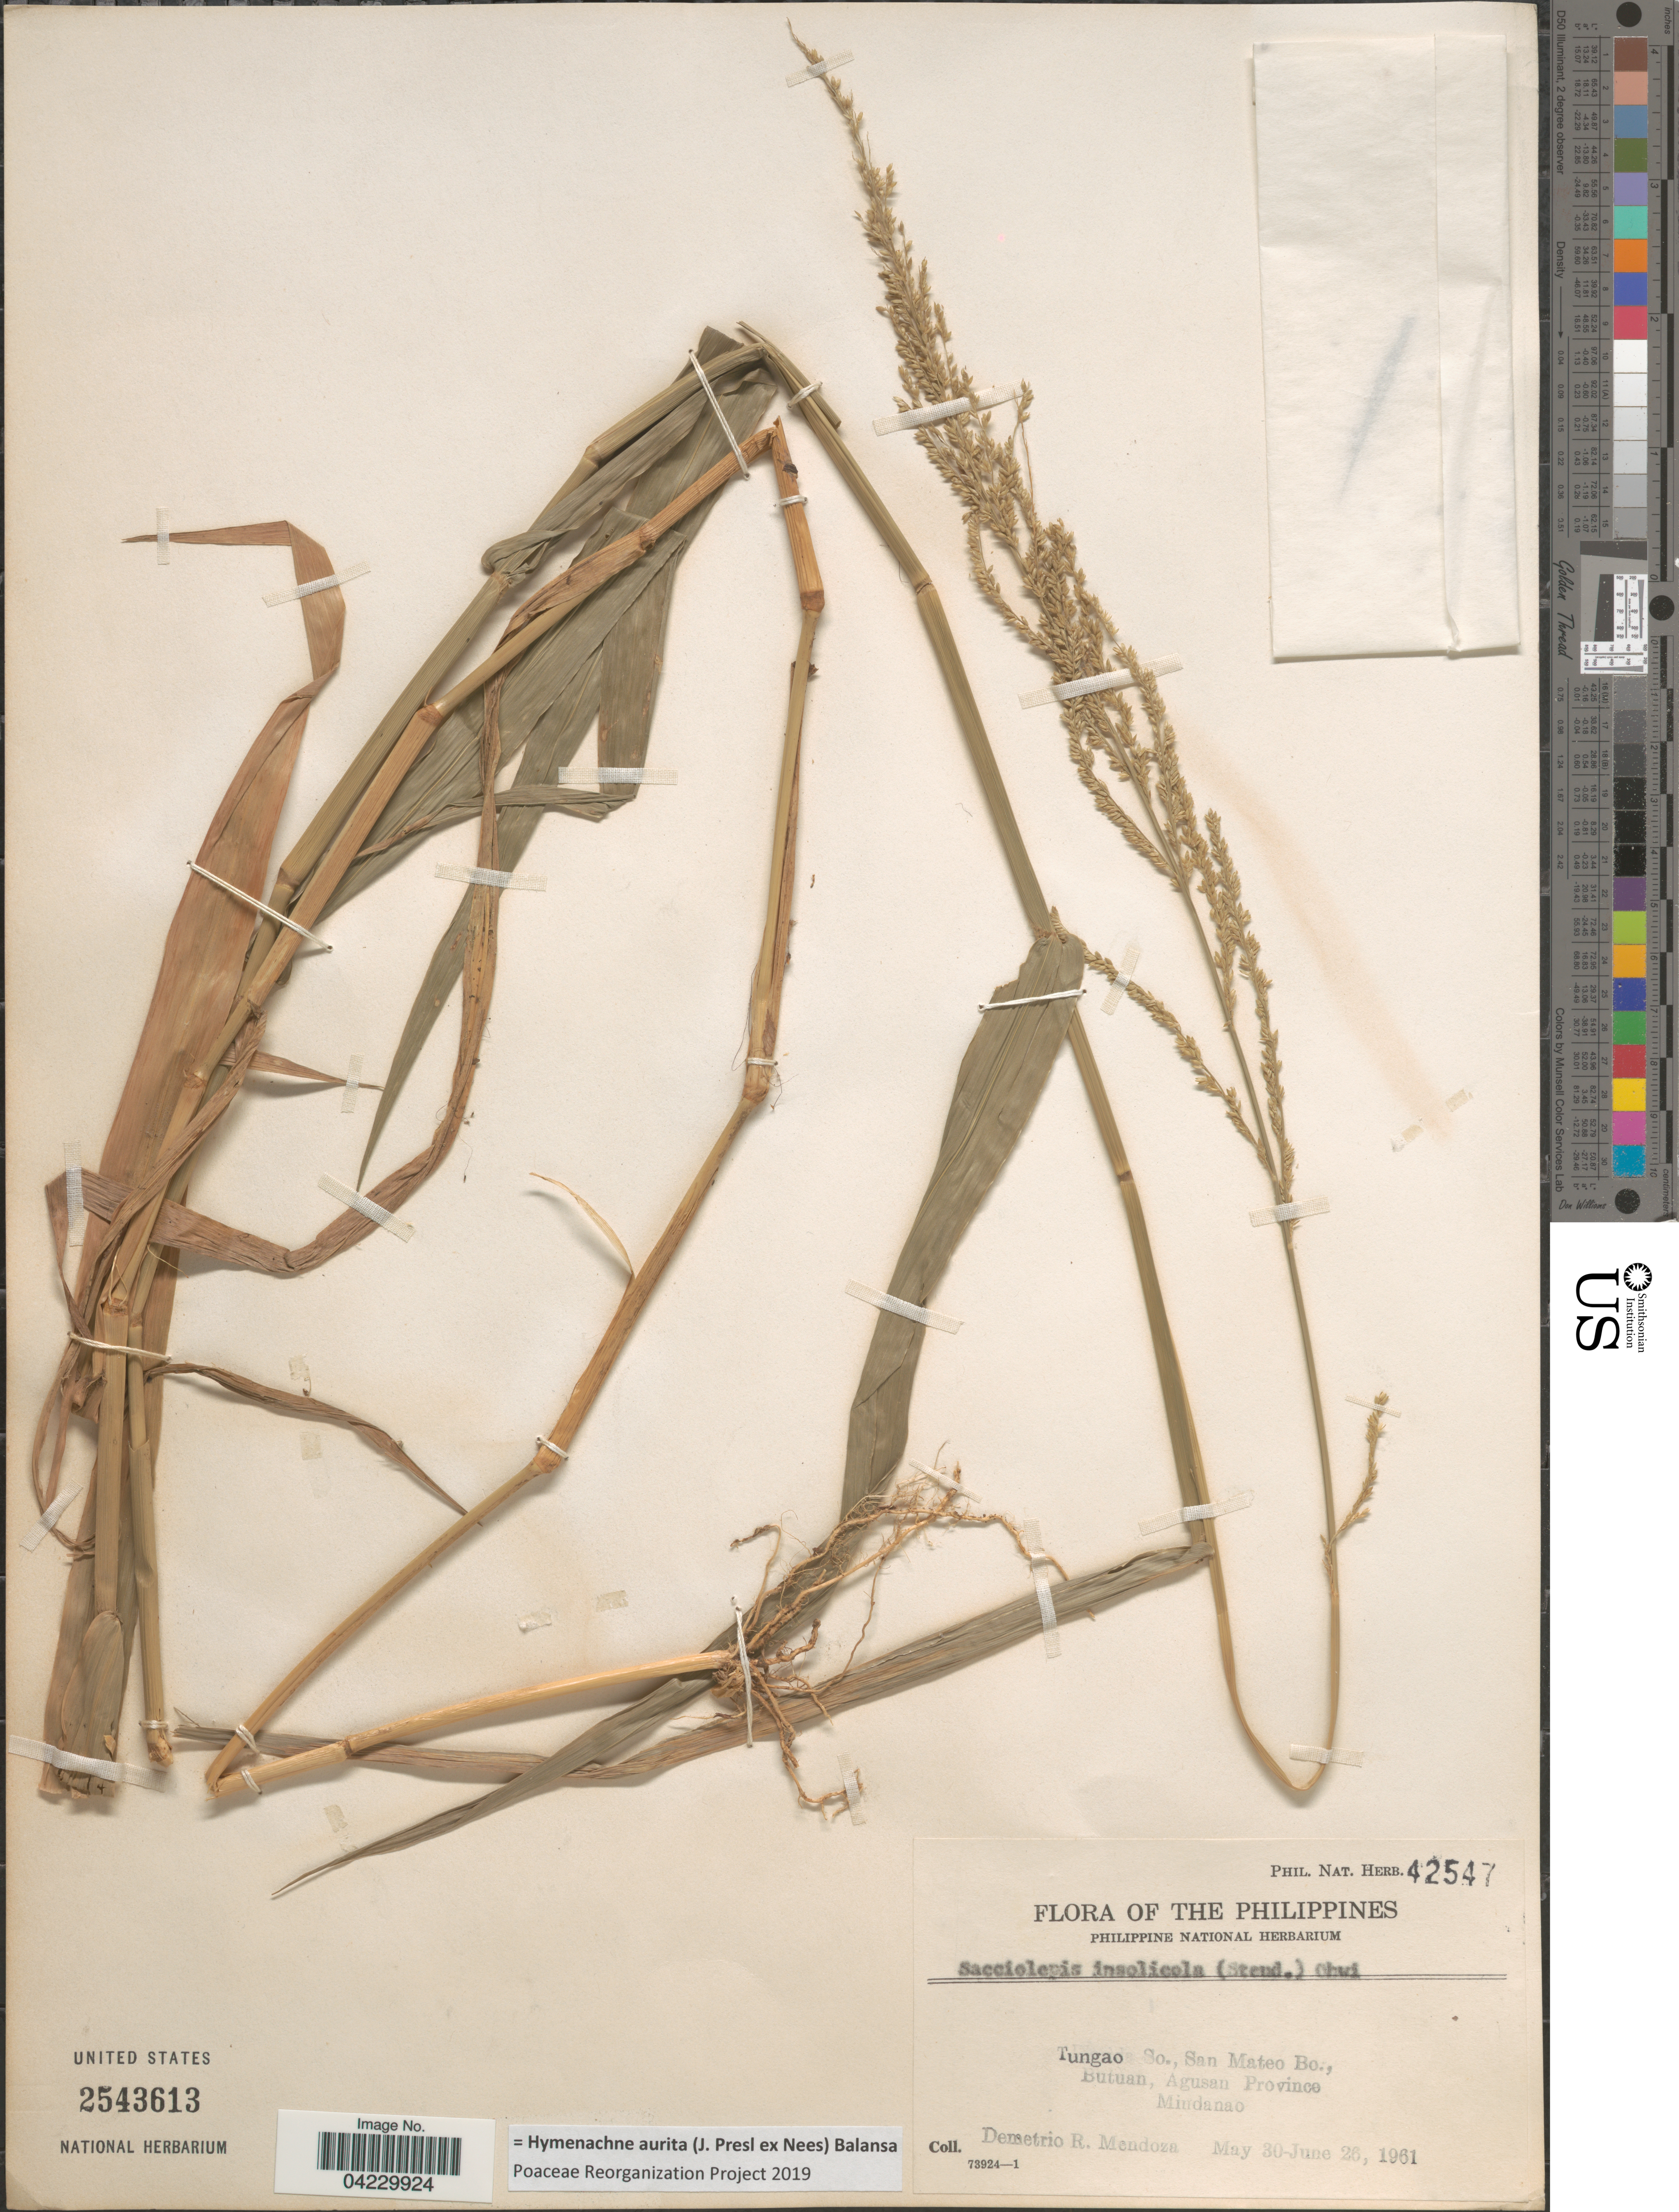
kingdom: Plantae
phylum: Tracheophyta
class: Liliopsida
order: Poales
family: Poaceae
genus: Hymenachne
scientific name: Hymenachne aurita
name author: (J. Presl ex Nees) Balansa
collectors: D. Mendoza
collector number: Phil. Nat. Herb. 42547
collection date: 1961-05-20/1961-06-26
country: Philippines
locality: Tungao So., San Mateo Bo., Butuan, Agusan Province. Mindanao.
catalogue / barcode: US 2543613